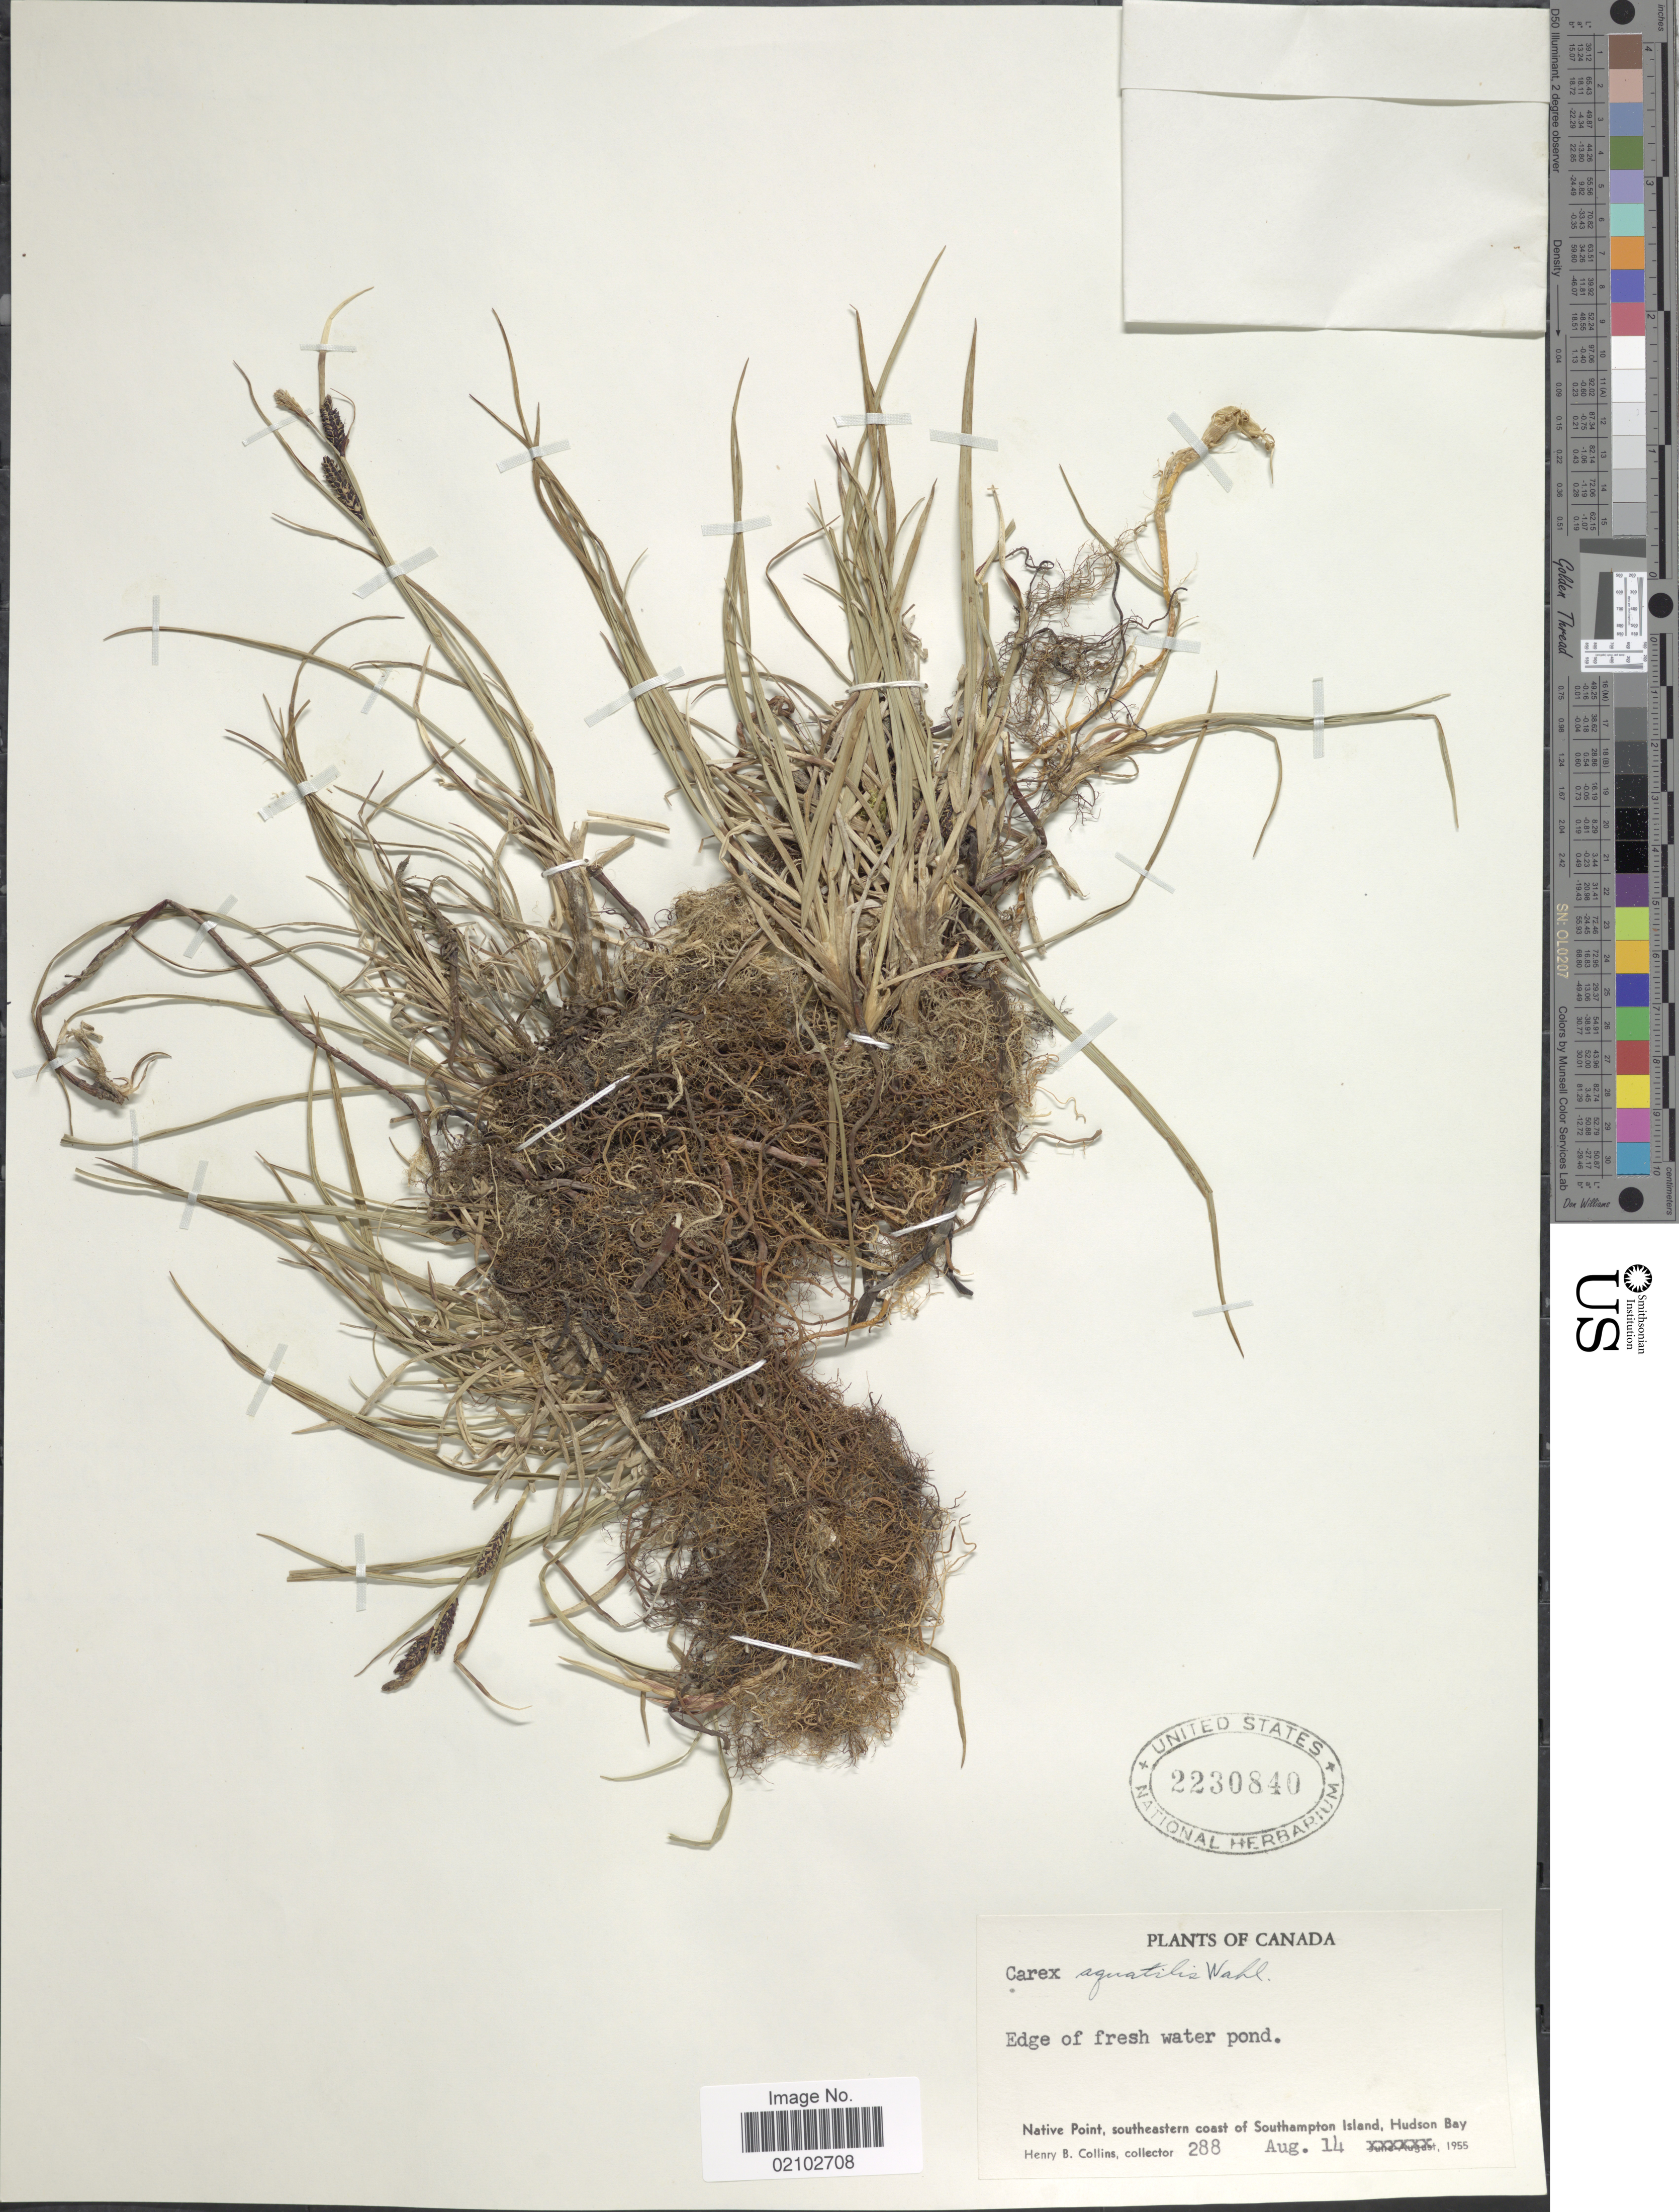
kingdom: Plantae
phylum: Tracheophyta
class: Liliopsida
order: Poales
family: Cyperaceae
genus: Carex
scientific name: Carex aquatilis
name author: Wahlenb.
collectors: H. Collins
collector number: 288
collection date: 1955-08-14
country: Canada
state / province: Nunavut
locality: Edge of fresh water pond, Native Point, southeastern coast of Southampton Island, Hudson Bay.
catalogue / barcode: US 2230840